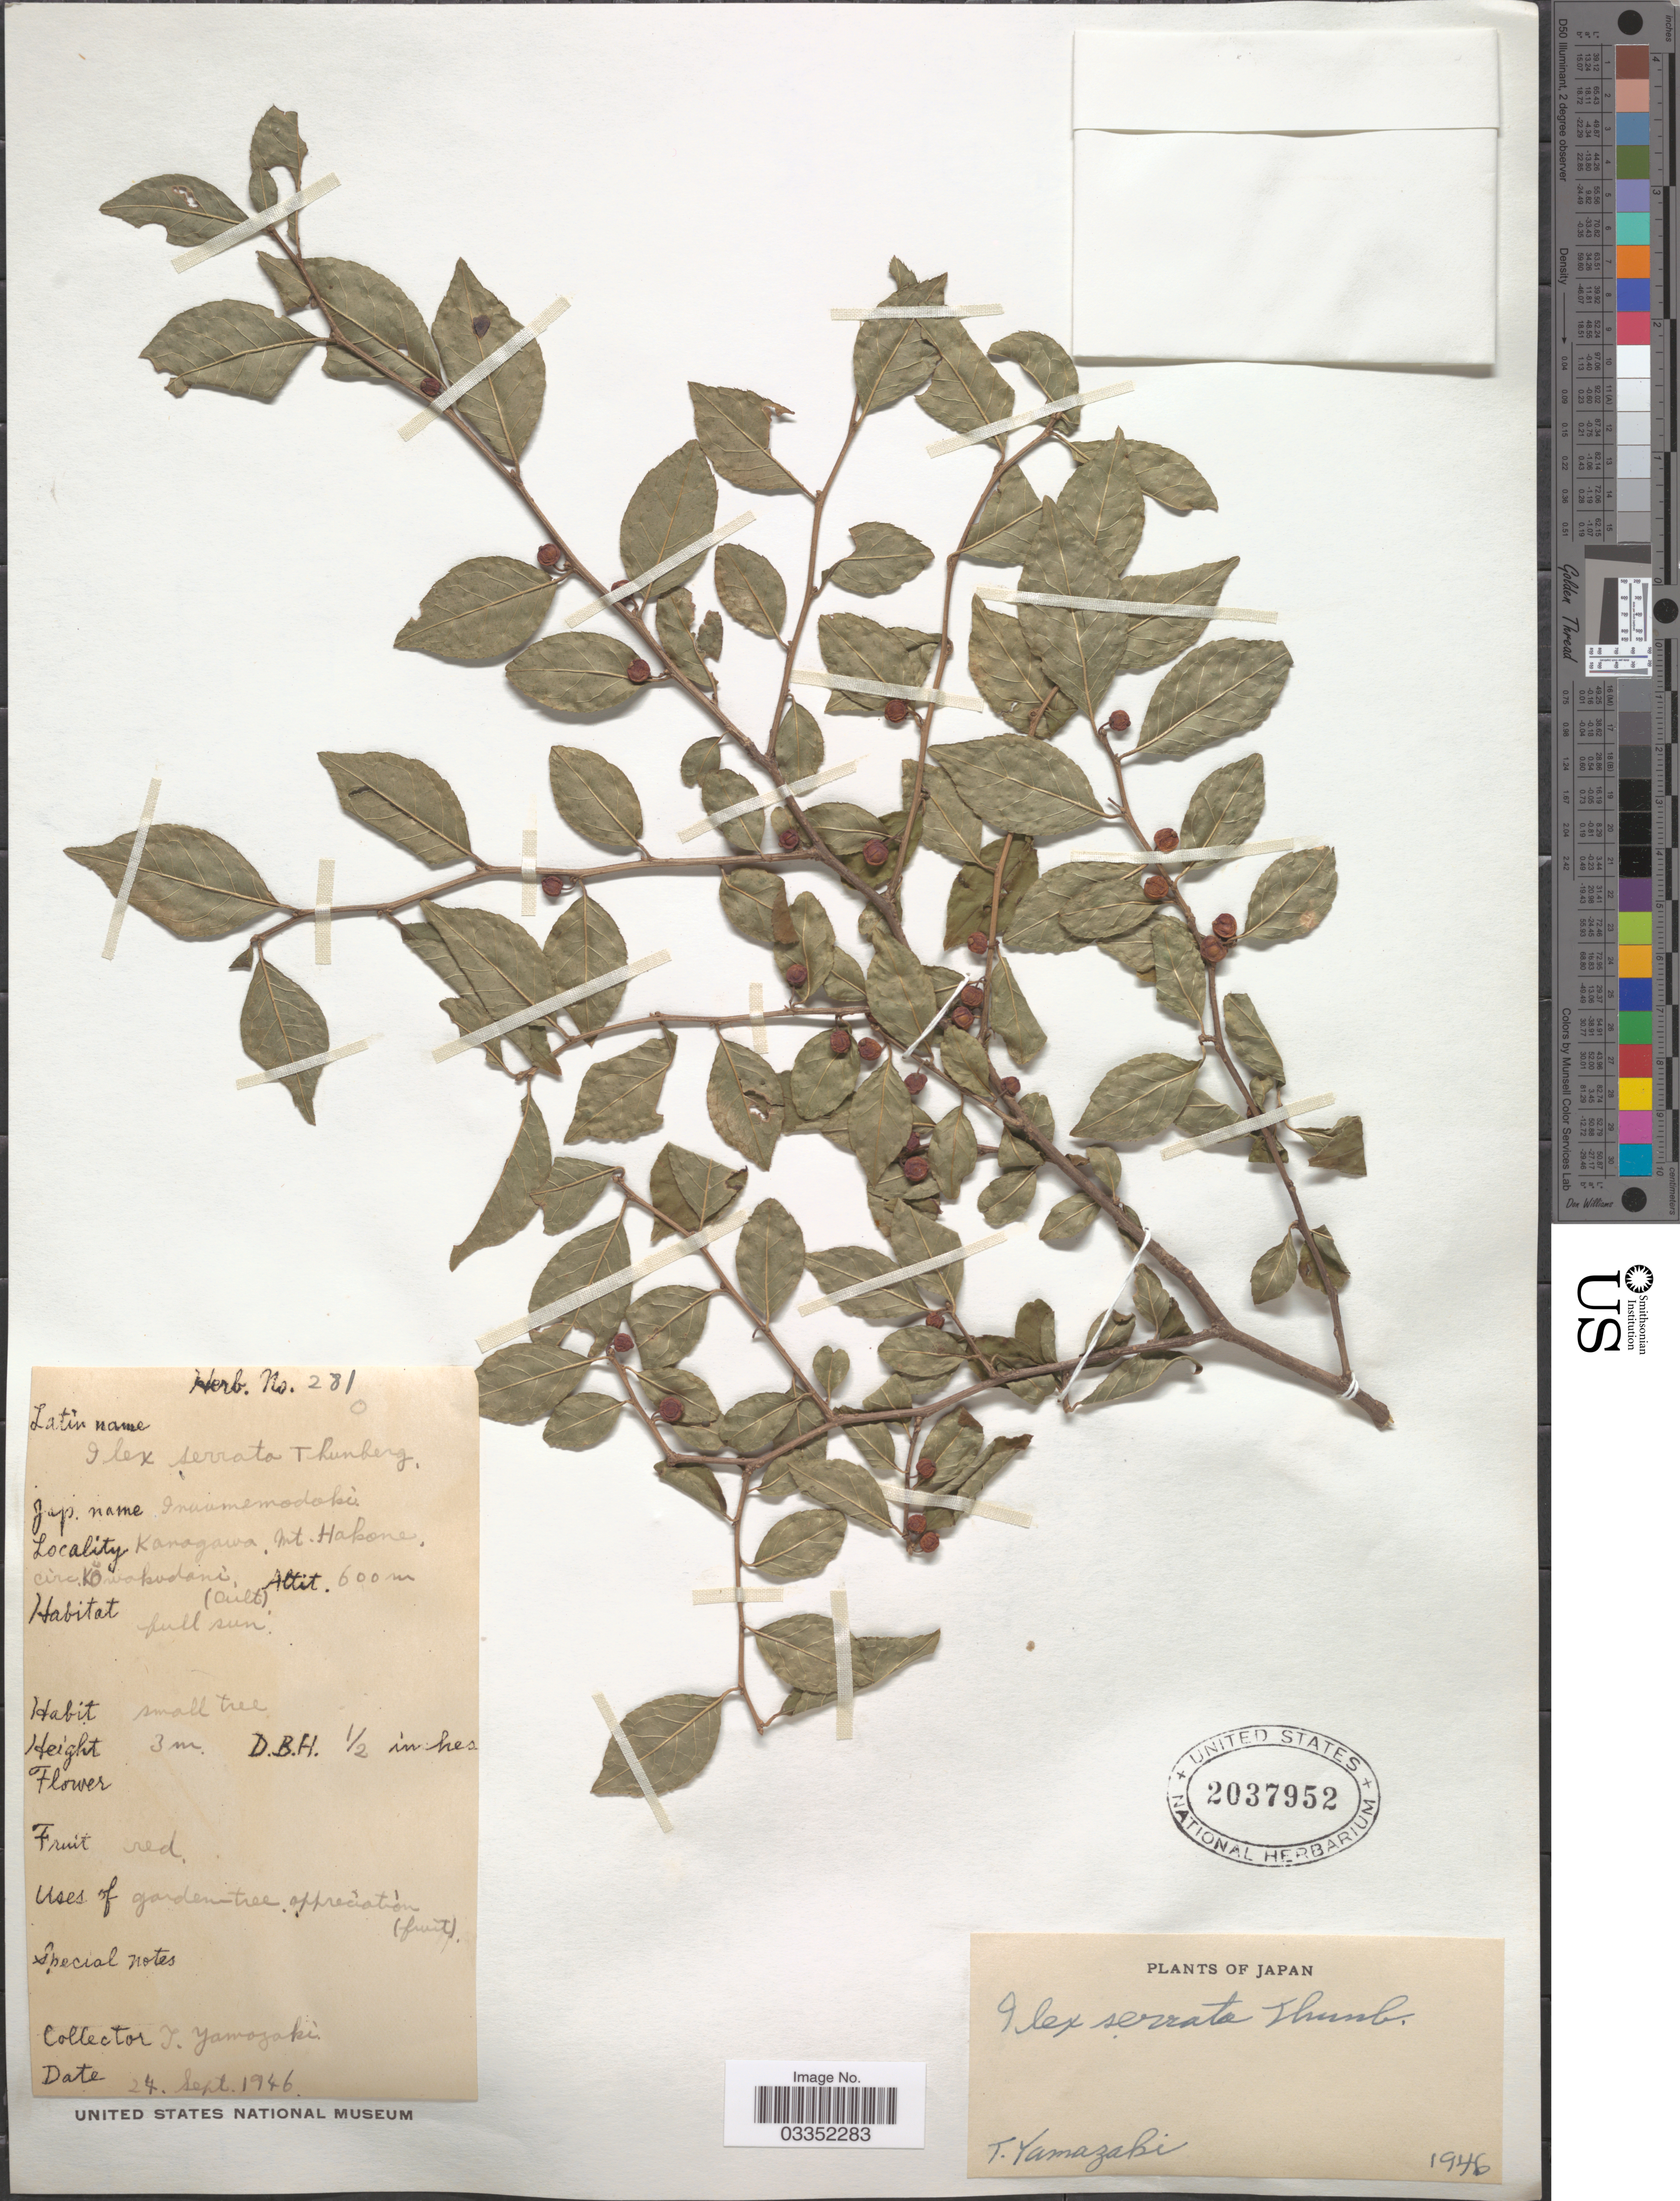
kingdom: Plantae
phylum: Tracheophyta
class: Magnoliopsida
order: Aquifoliales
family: Aquifoliaceae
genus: Ilex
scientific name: Ilex serrata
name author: Thunb.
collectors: T. Yamazaki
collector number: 281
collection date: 1946-09-24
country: Japan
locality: Kanogawa, Mt. Hakone, circ. Kowakudani.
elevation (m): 600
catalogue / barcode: US 2037952